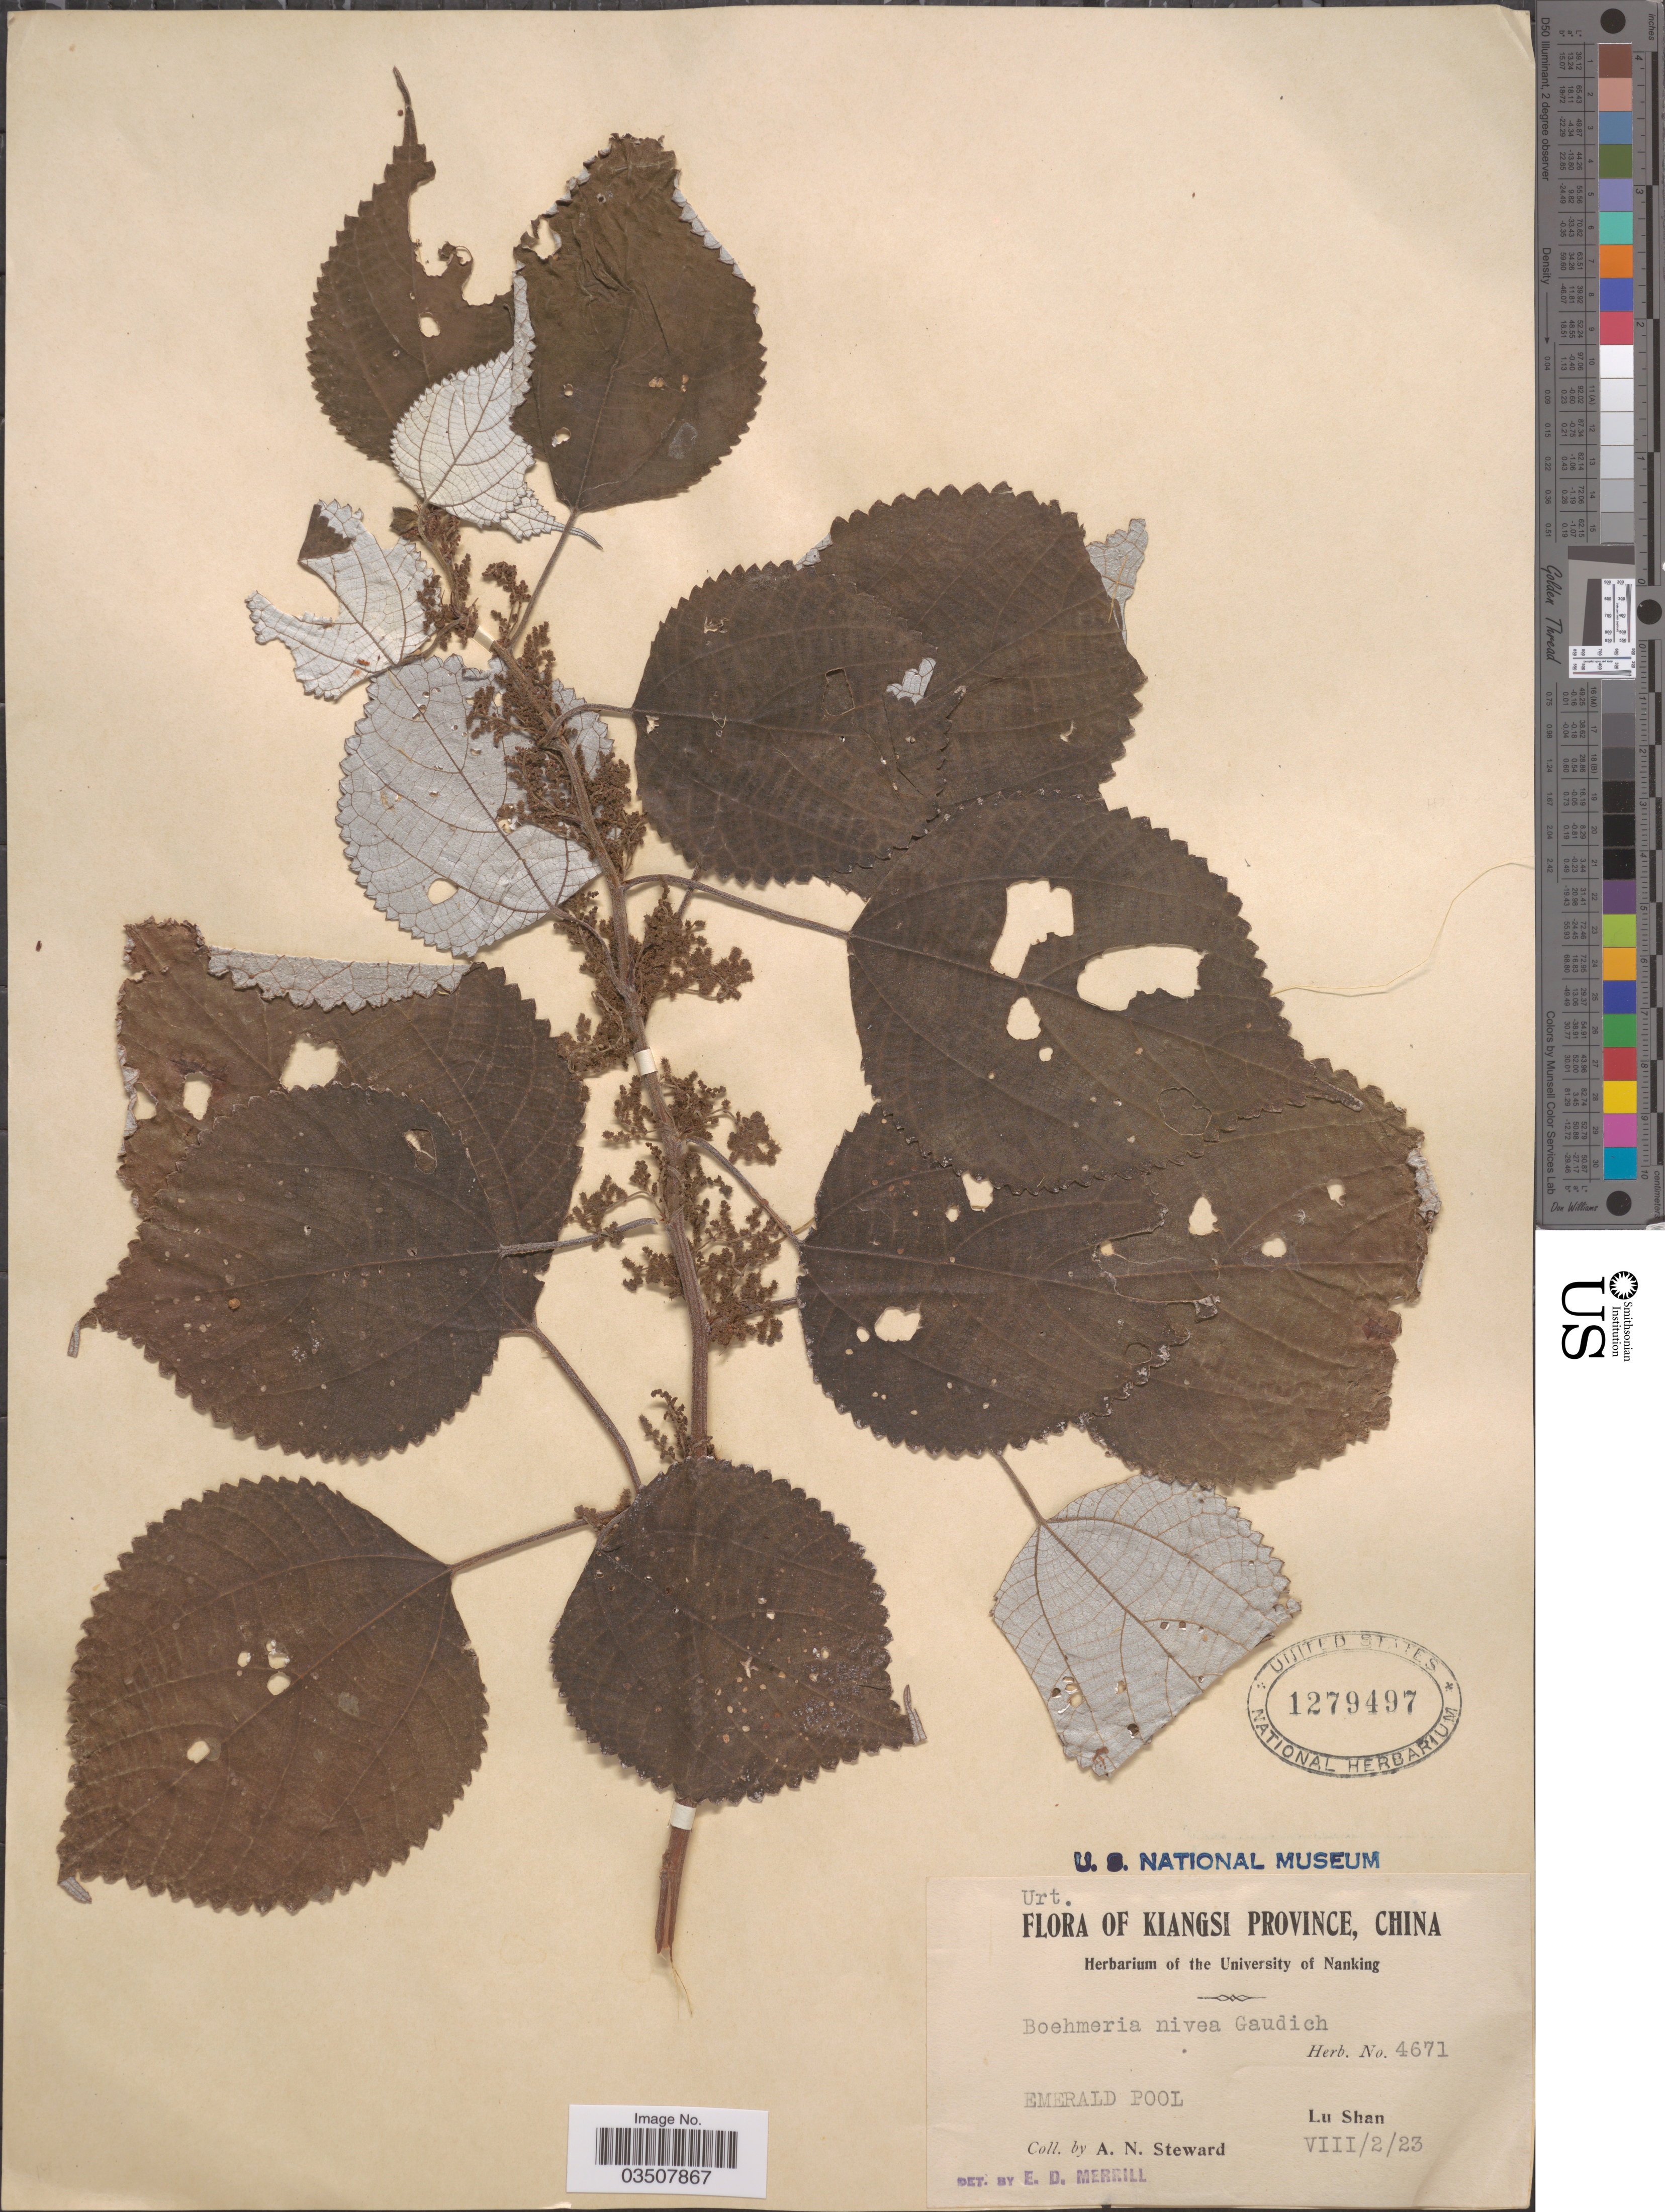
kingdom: Plantae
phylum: Tracheophyta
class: Magnoliopsida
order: Rosales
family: Urticaceae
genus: Boehmeria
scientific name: Boehmeria nivea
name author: (L.) Gaudich.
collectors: A. N. Steward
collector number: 4671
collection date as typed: Transcribed d/m/y: 2/8/23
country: China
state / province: Jiangxi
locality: Kiangsi Province. Emerald Pool. Lu Shan.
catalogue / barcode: US 1279497